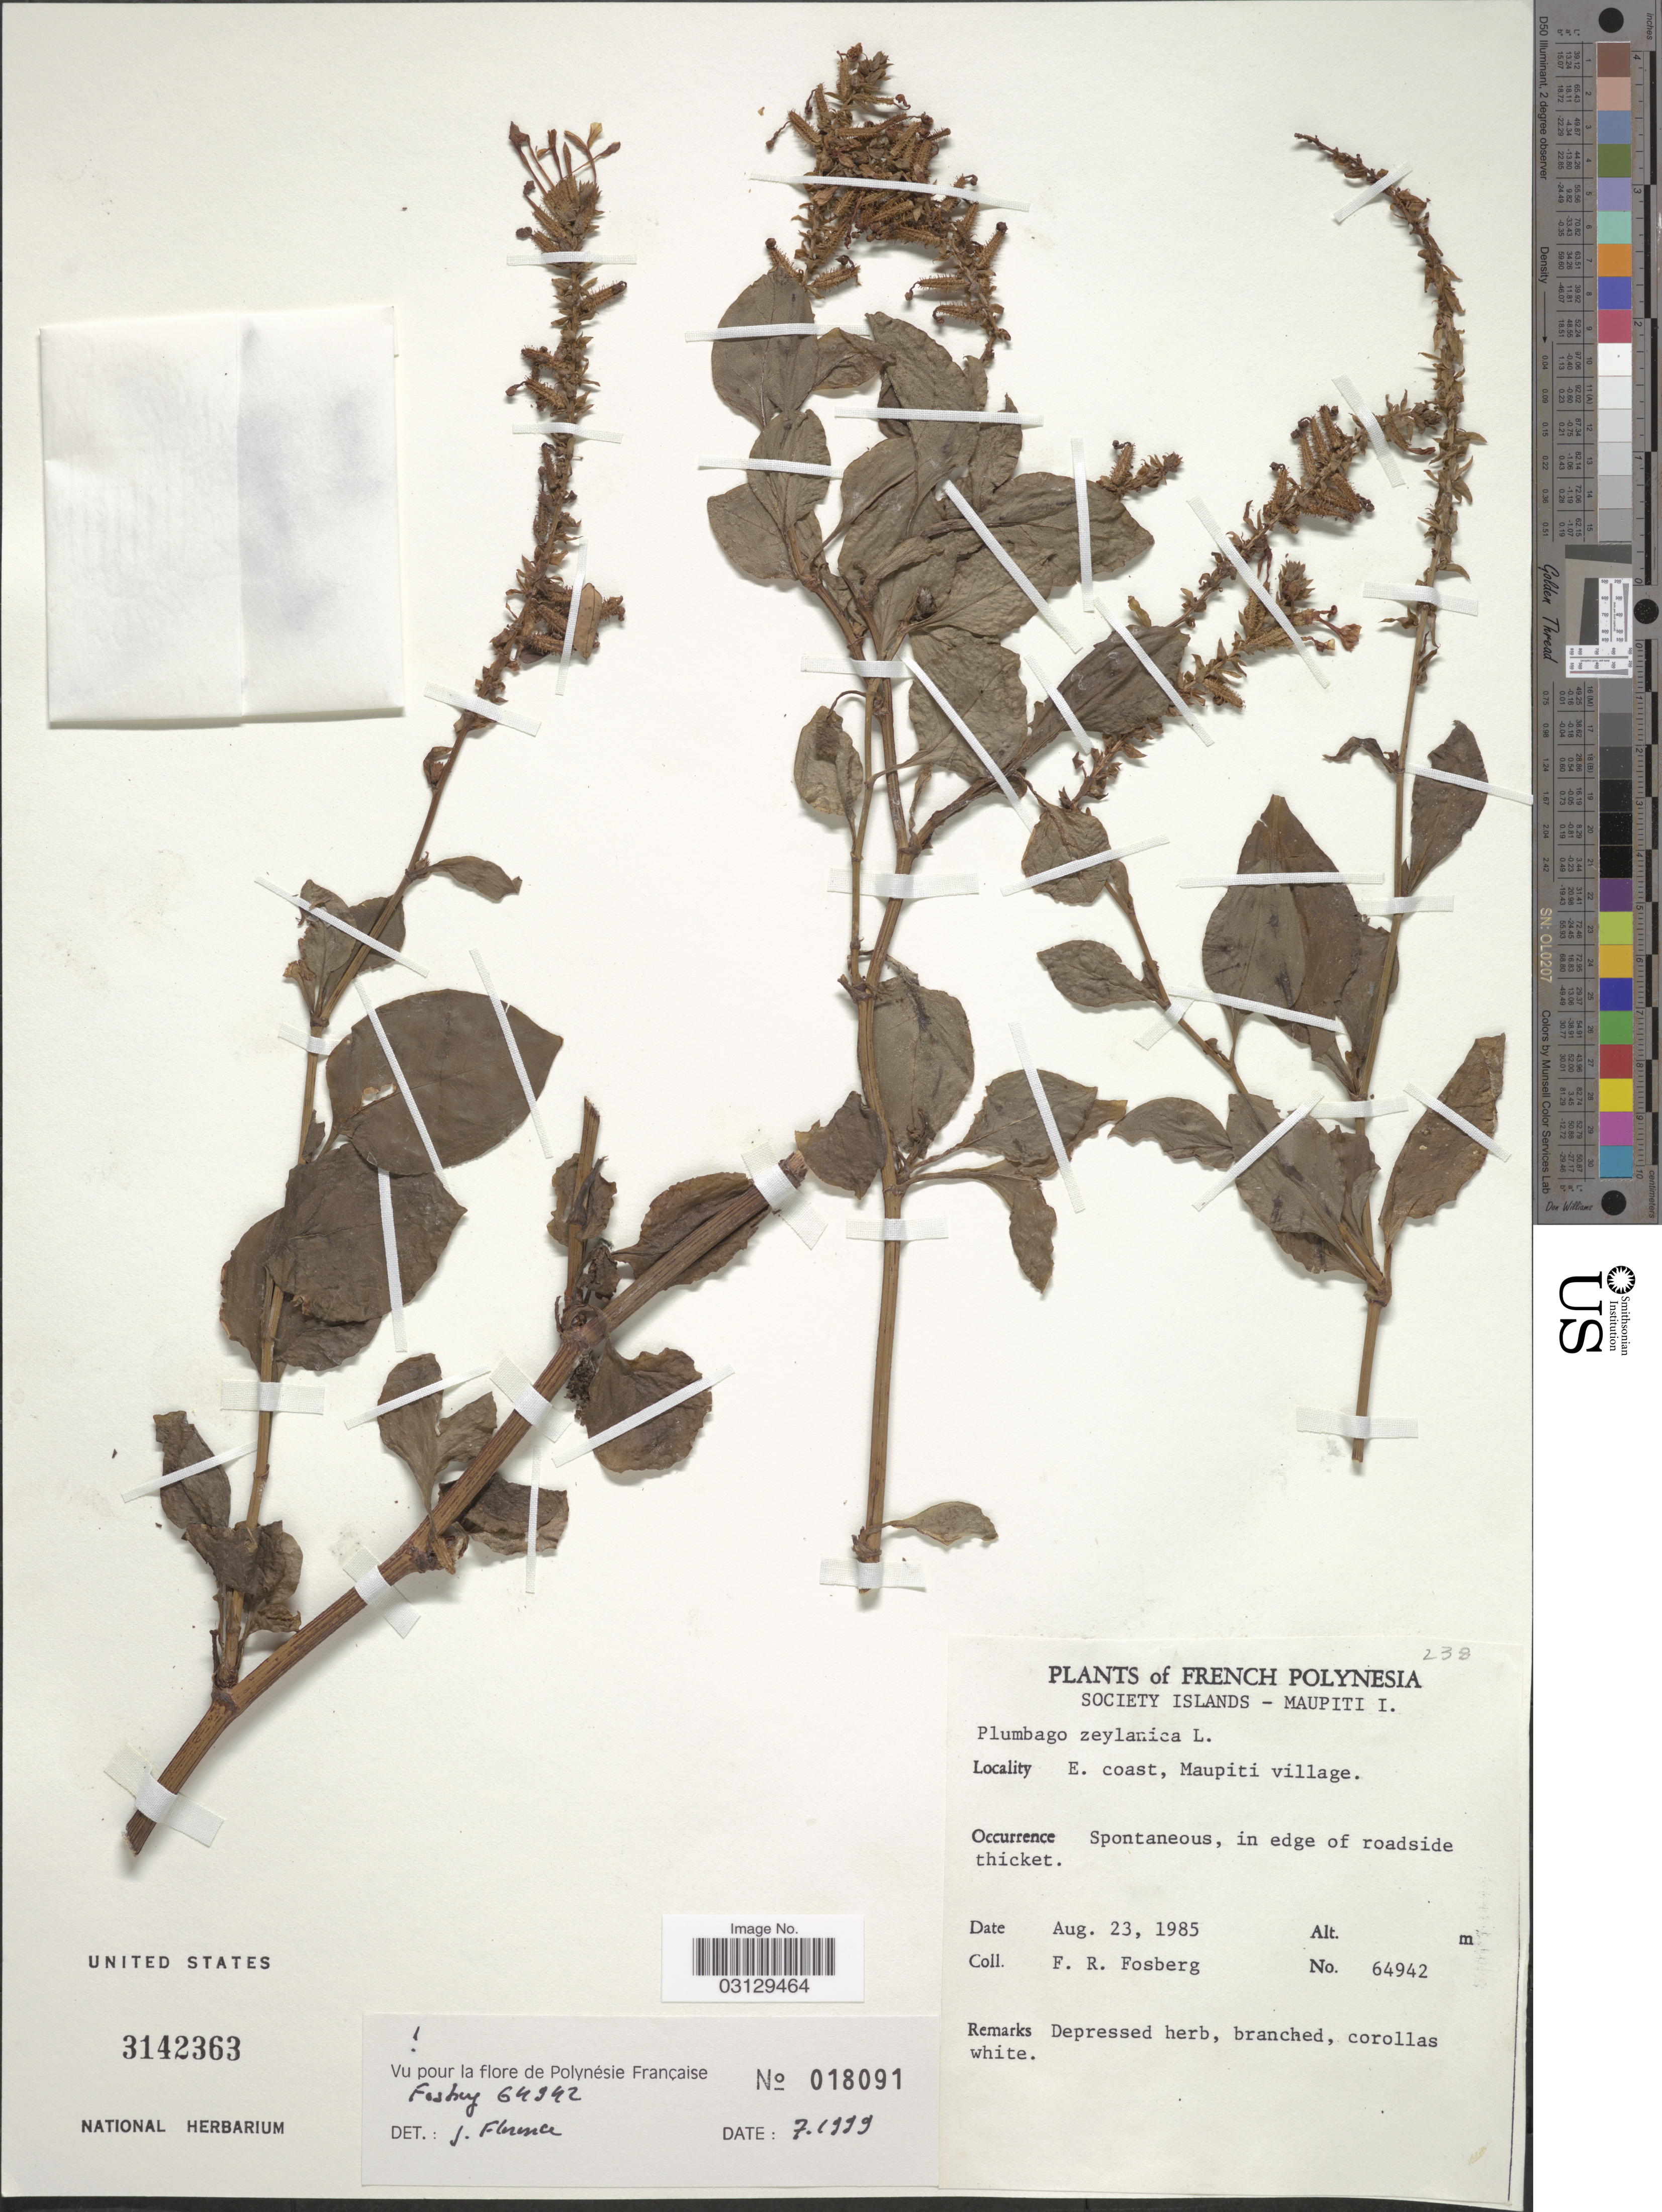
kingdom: Plantae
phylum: Tracheophyta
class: Magnoliopsida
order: Caryophyllales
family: Plumbaginaceae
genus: Plumbago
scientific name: Plumbago zeylanica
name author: L.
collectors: F. R. Fosberg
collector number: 64942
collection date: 1985-08-23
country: French Polynesia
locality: Society Islands - Maupiti I. E. coast, Maupiti village.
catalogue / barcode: US 3142363